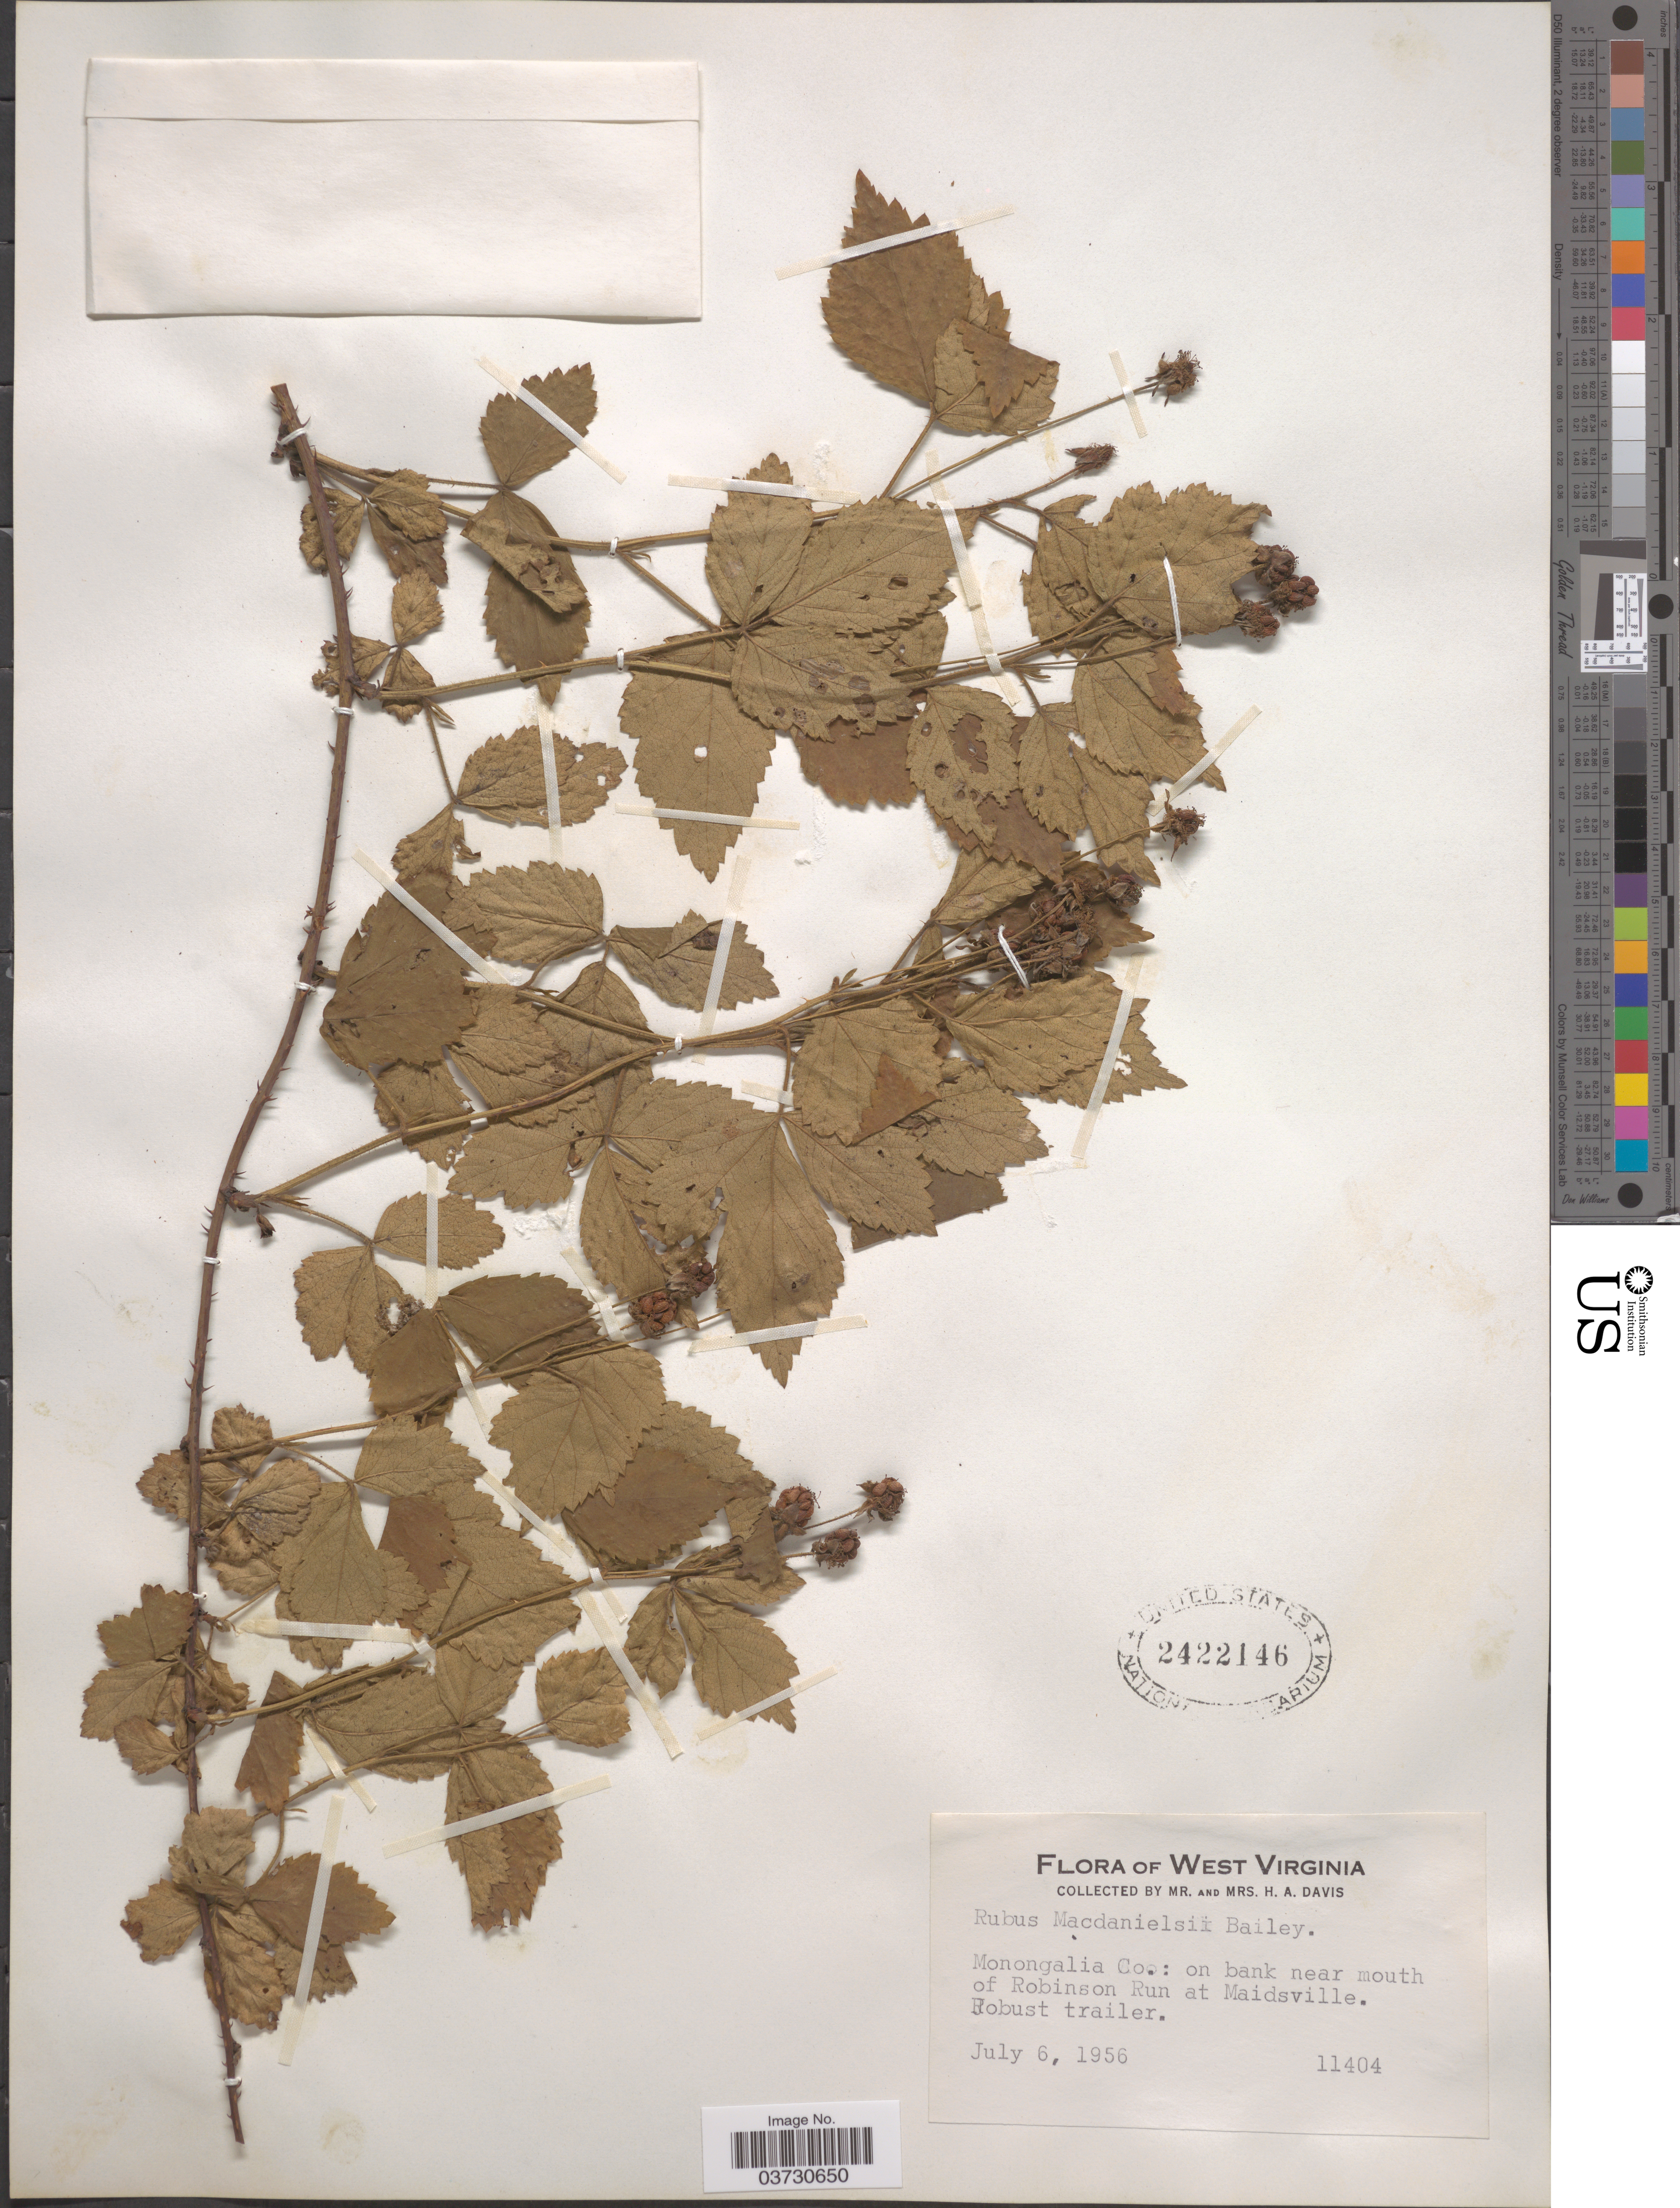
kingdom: Plantae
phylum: Tracheophyta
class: Magnoliopsida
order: Rosales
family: Rosaceae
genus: Rubus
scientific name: Rubus macdanielsii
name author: L.H. Bailey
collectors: H. Davis & H. Davis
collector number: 11404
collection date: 1956-07-06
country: United States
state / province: West Virginia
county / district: Monongalia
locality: Monongalia Co.: on bank near mouth of Robinson Run at Maidsville. Robust trailer.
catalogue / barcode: US 2422146